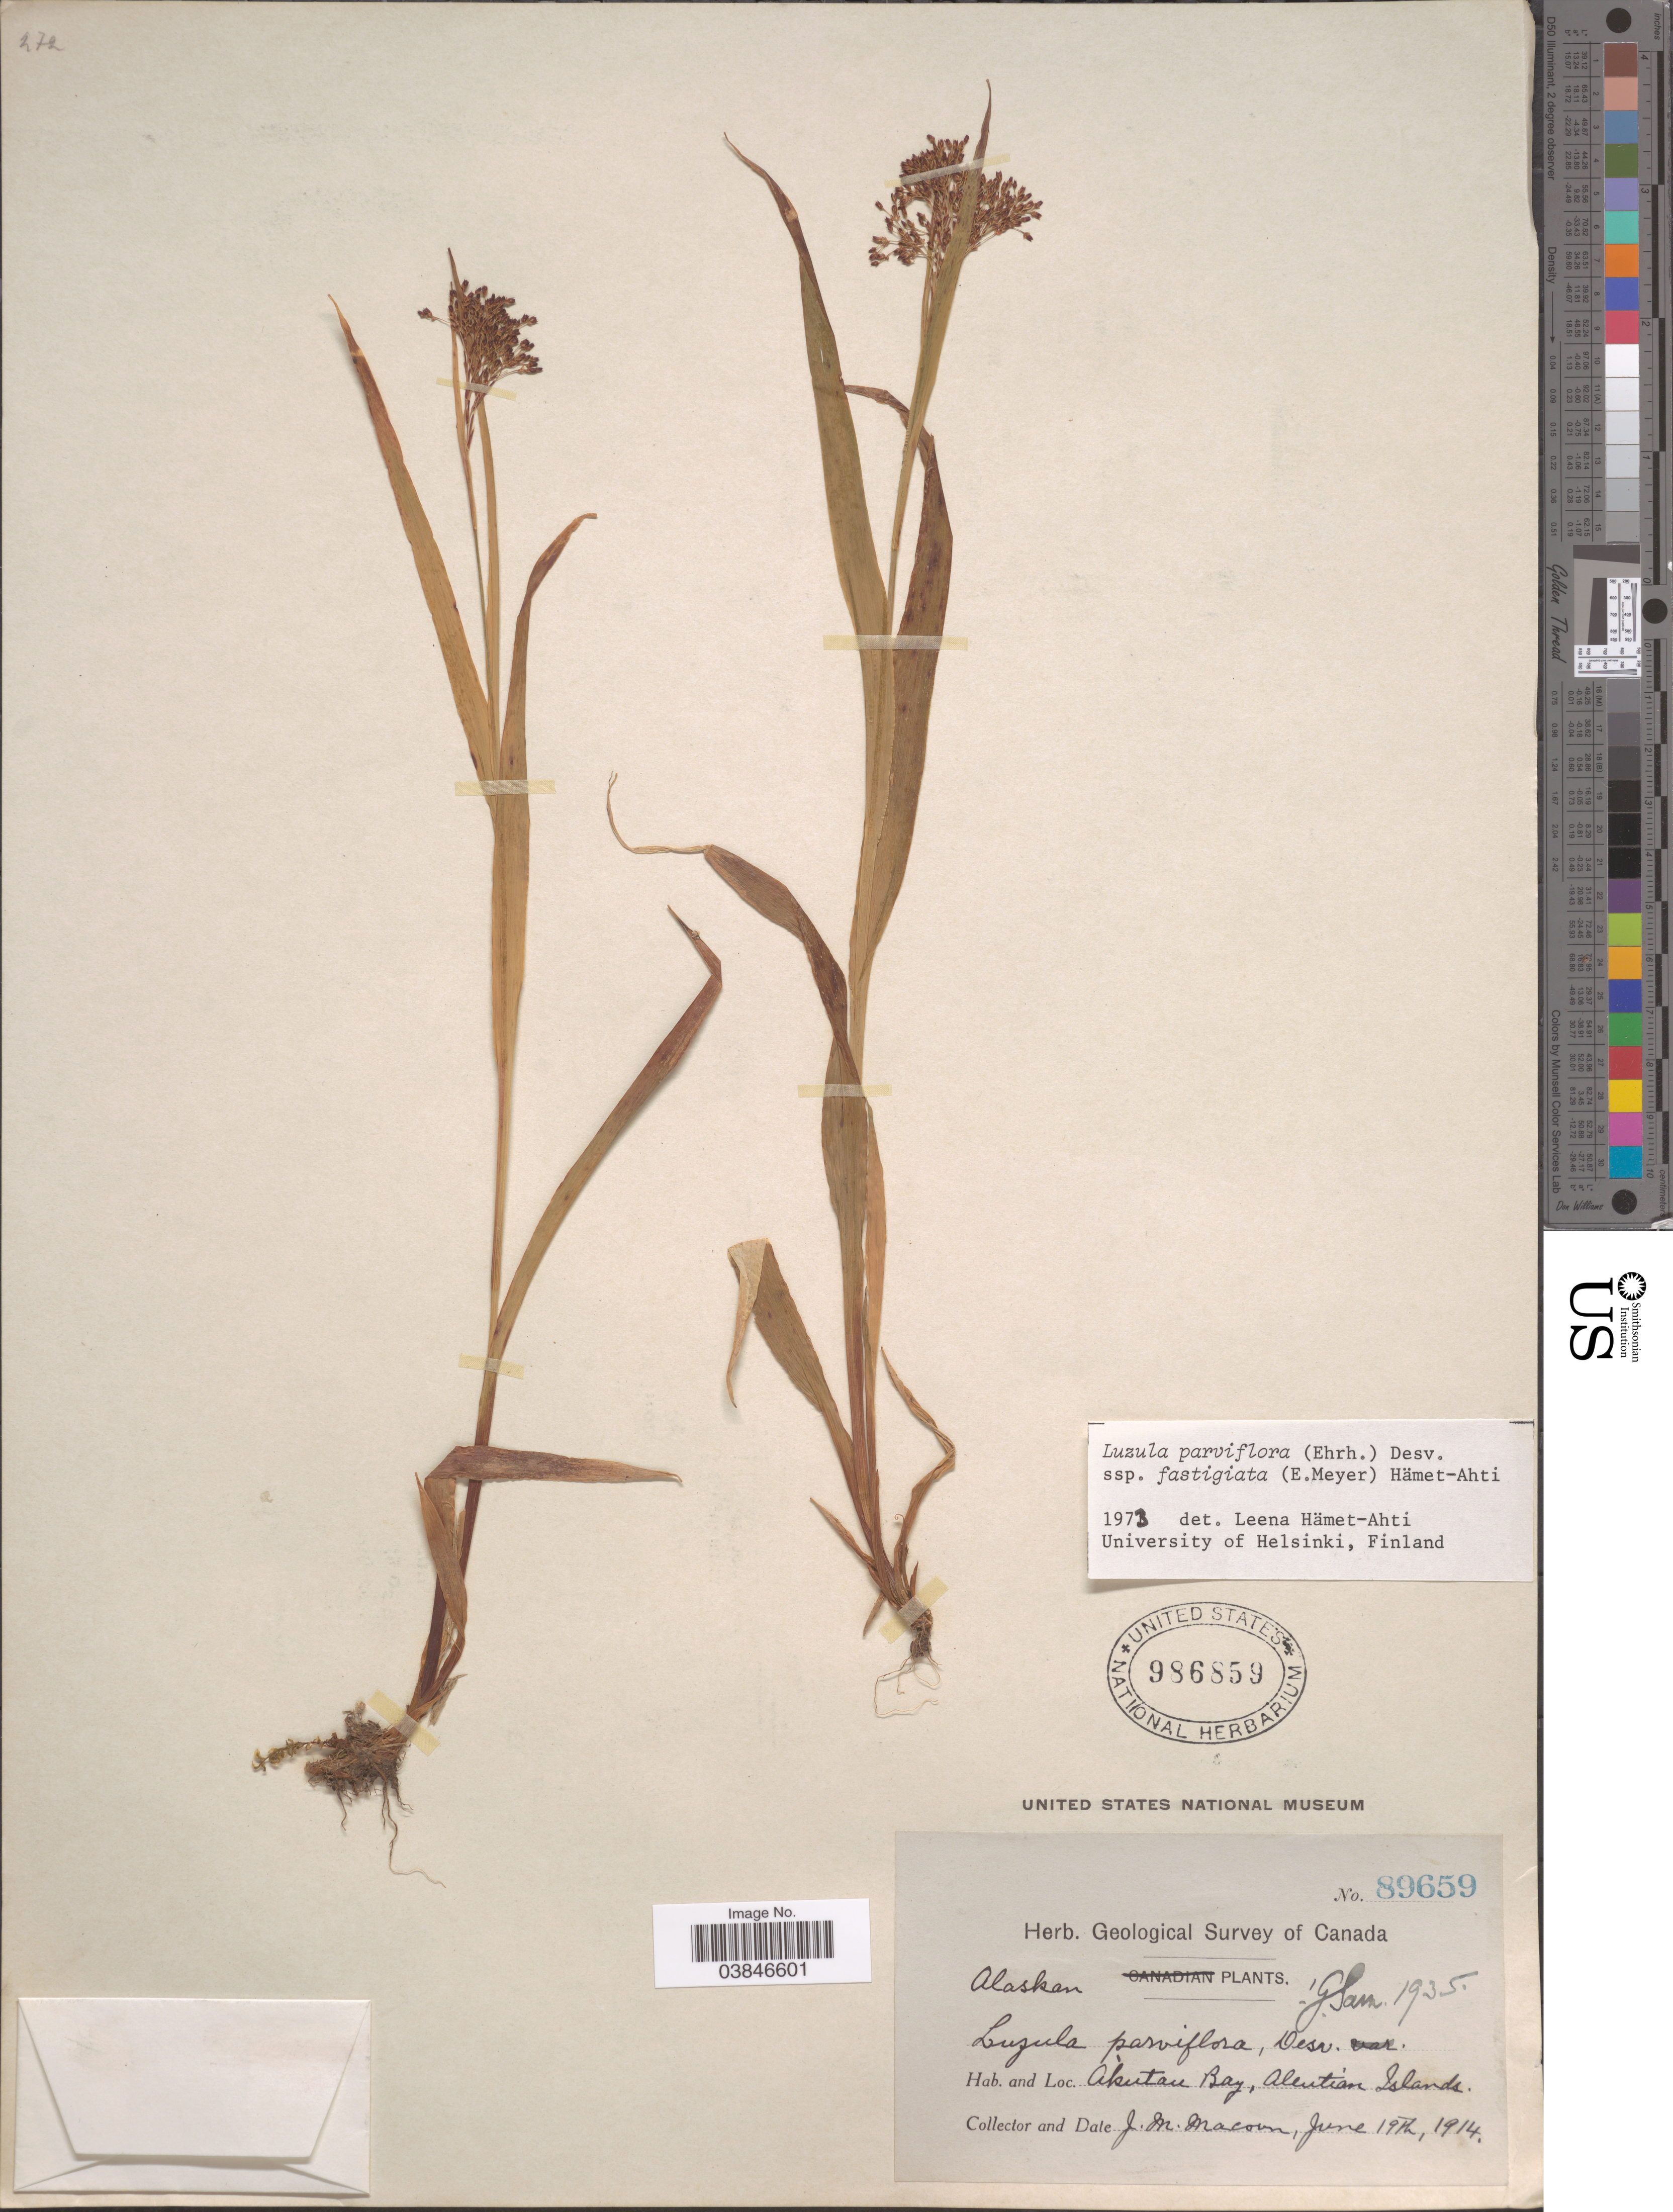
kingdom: Plantae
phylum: Tracheophyta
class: Liliopsida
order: Poales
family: Juncaceae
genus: Luzula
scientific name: Luzula parviflora subsp. fastigiata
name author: Buchenau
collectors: J. M. Macoun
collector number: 89659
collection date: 1914-06-19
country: United States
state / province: Alaska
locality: Akutan Bay, Aleutian Islands.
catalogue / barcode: US 986859